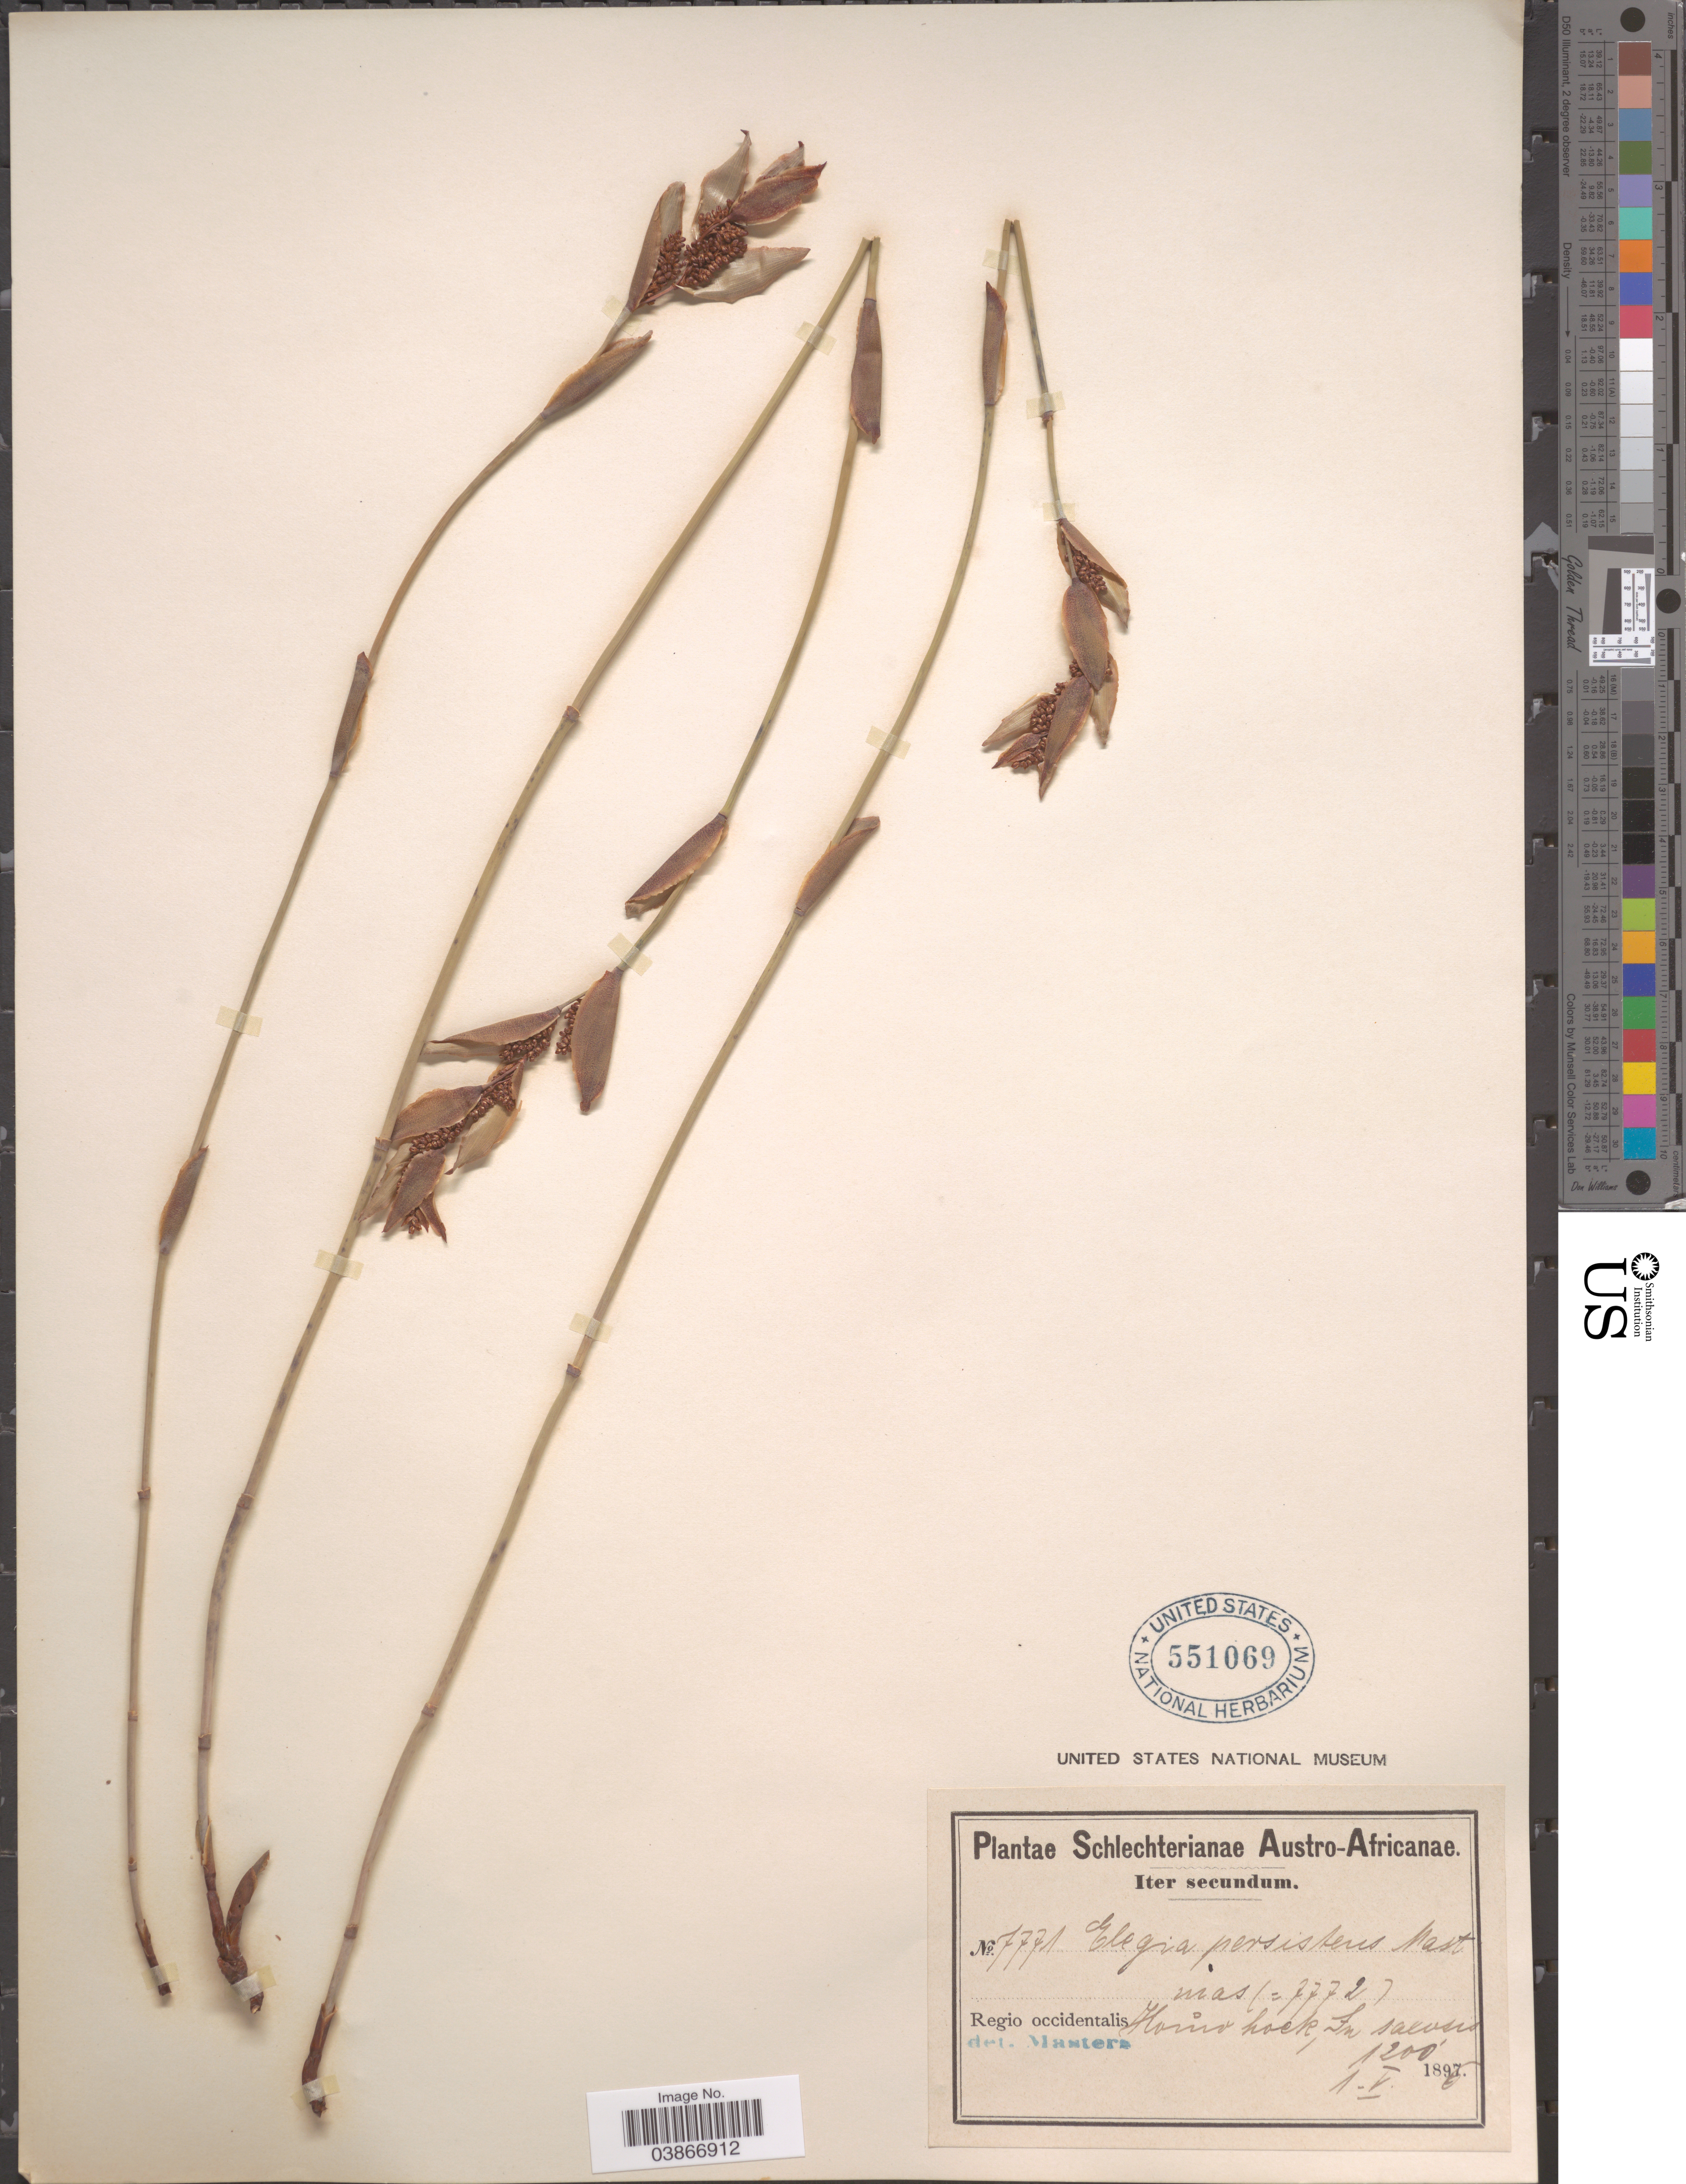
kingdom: Plantae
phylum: Tracheophyta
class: Liliopsida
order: Poales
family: Restionaceae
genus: Elegia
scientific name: Elegia persistens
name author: Mast.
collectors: Schlechter, --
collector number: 7771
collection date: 1896-05-01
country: South Africa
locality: Austro-Africanae. Regio occidentalis. Houw hoek, In saxosis.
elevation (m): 366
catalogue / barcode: US 551069